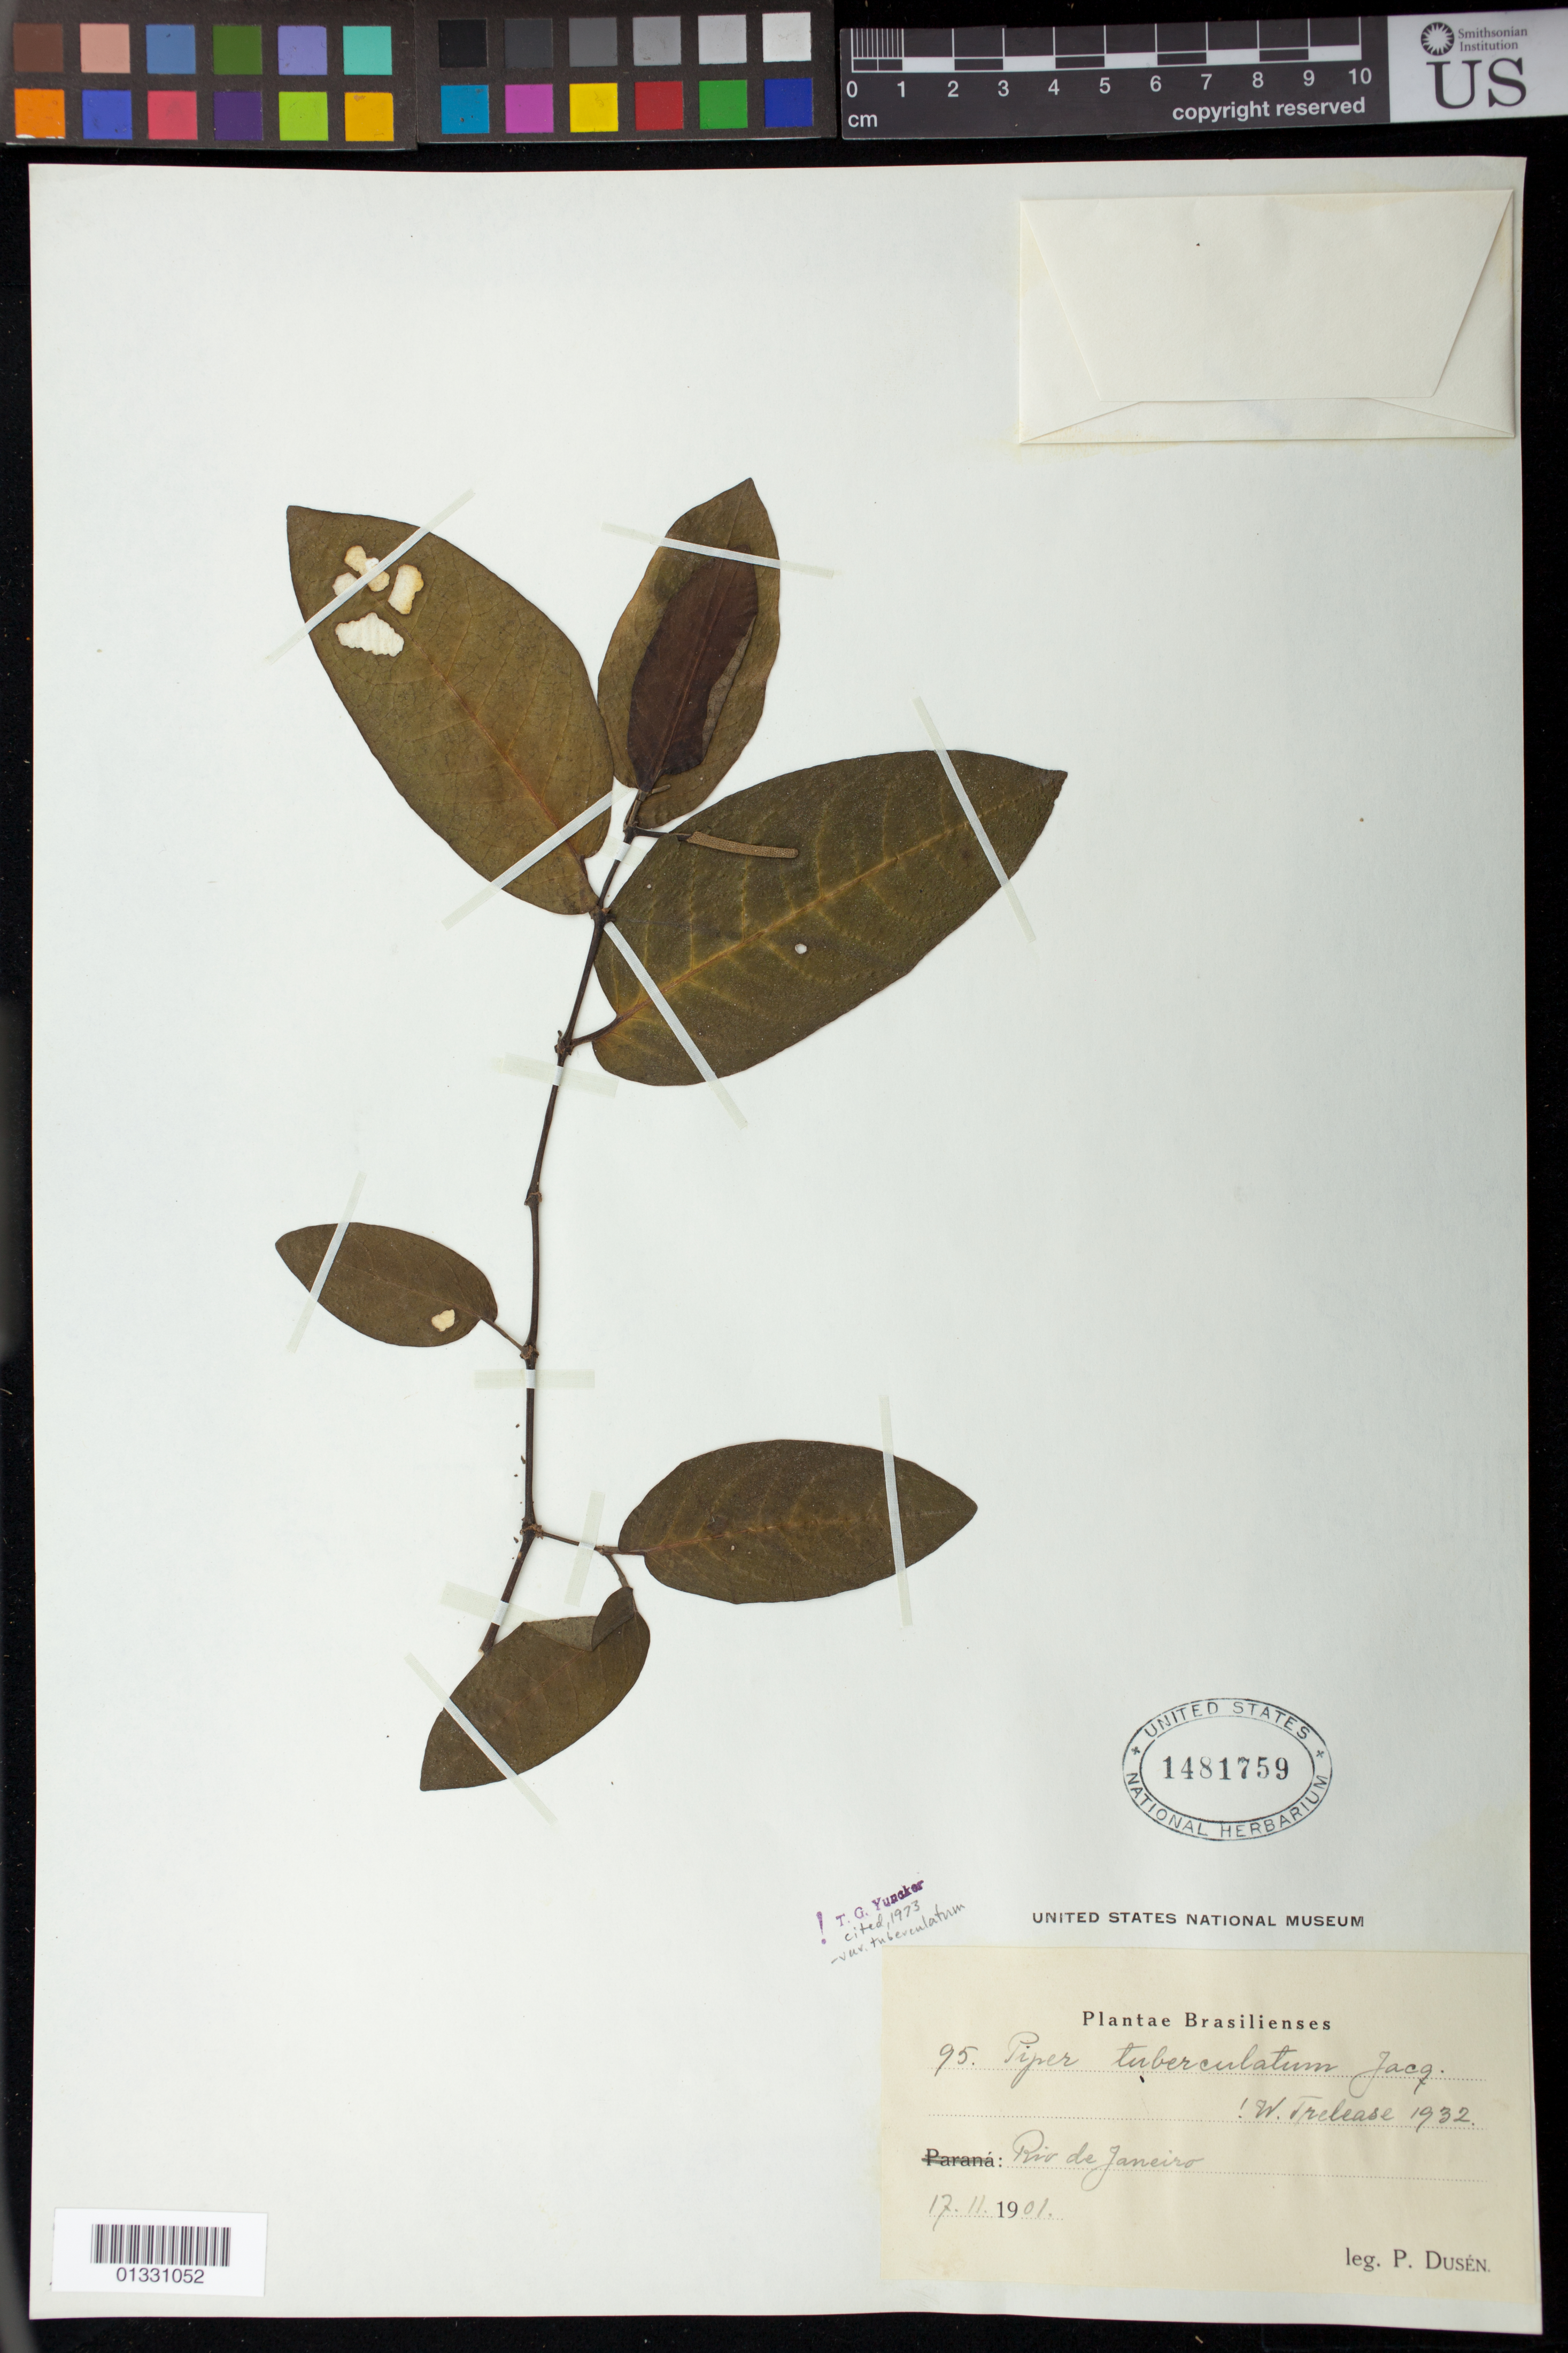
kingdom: Plantae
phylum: Tracheophyta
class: Magnoliopsida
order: Piperales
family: Piperaceae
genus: Piper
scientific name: Piper tuberculatum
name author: Jacq.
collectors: P. Dusén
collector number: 95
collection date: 1901-11-17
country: Brazil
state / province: Rio de Janeiro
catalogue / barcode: US 1481759